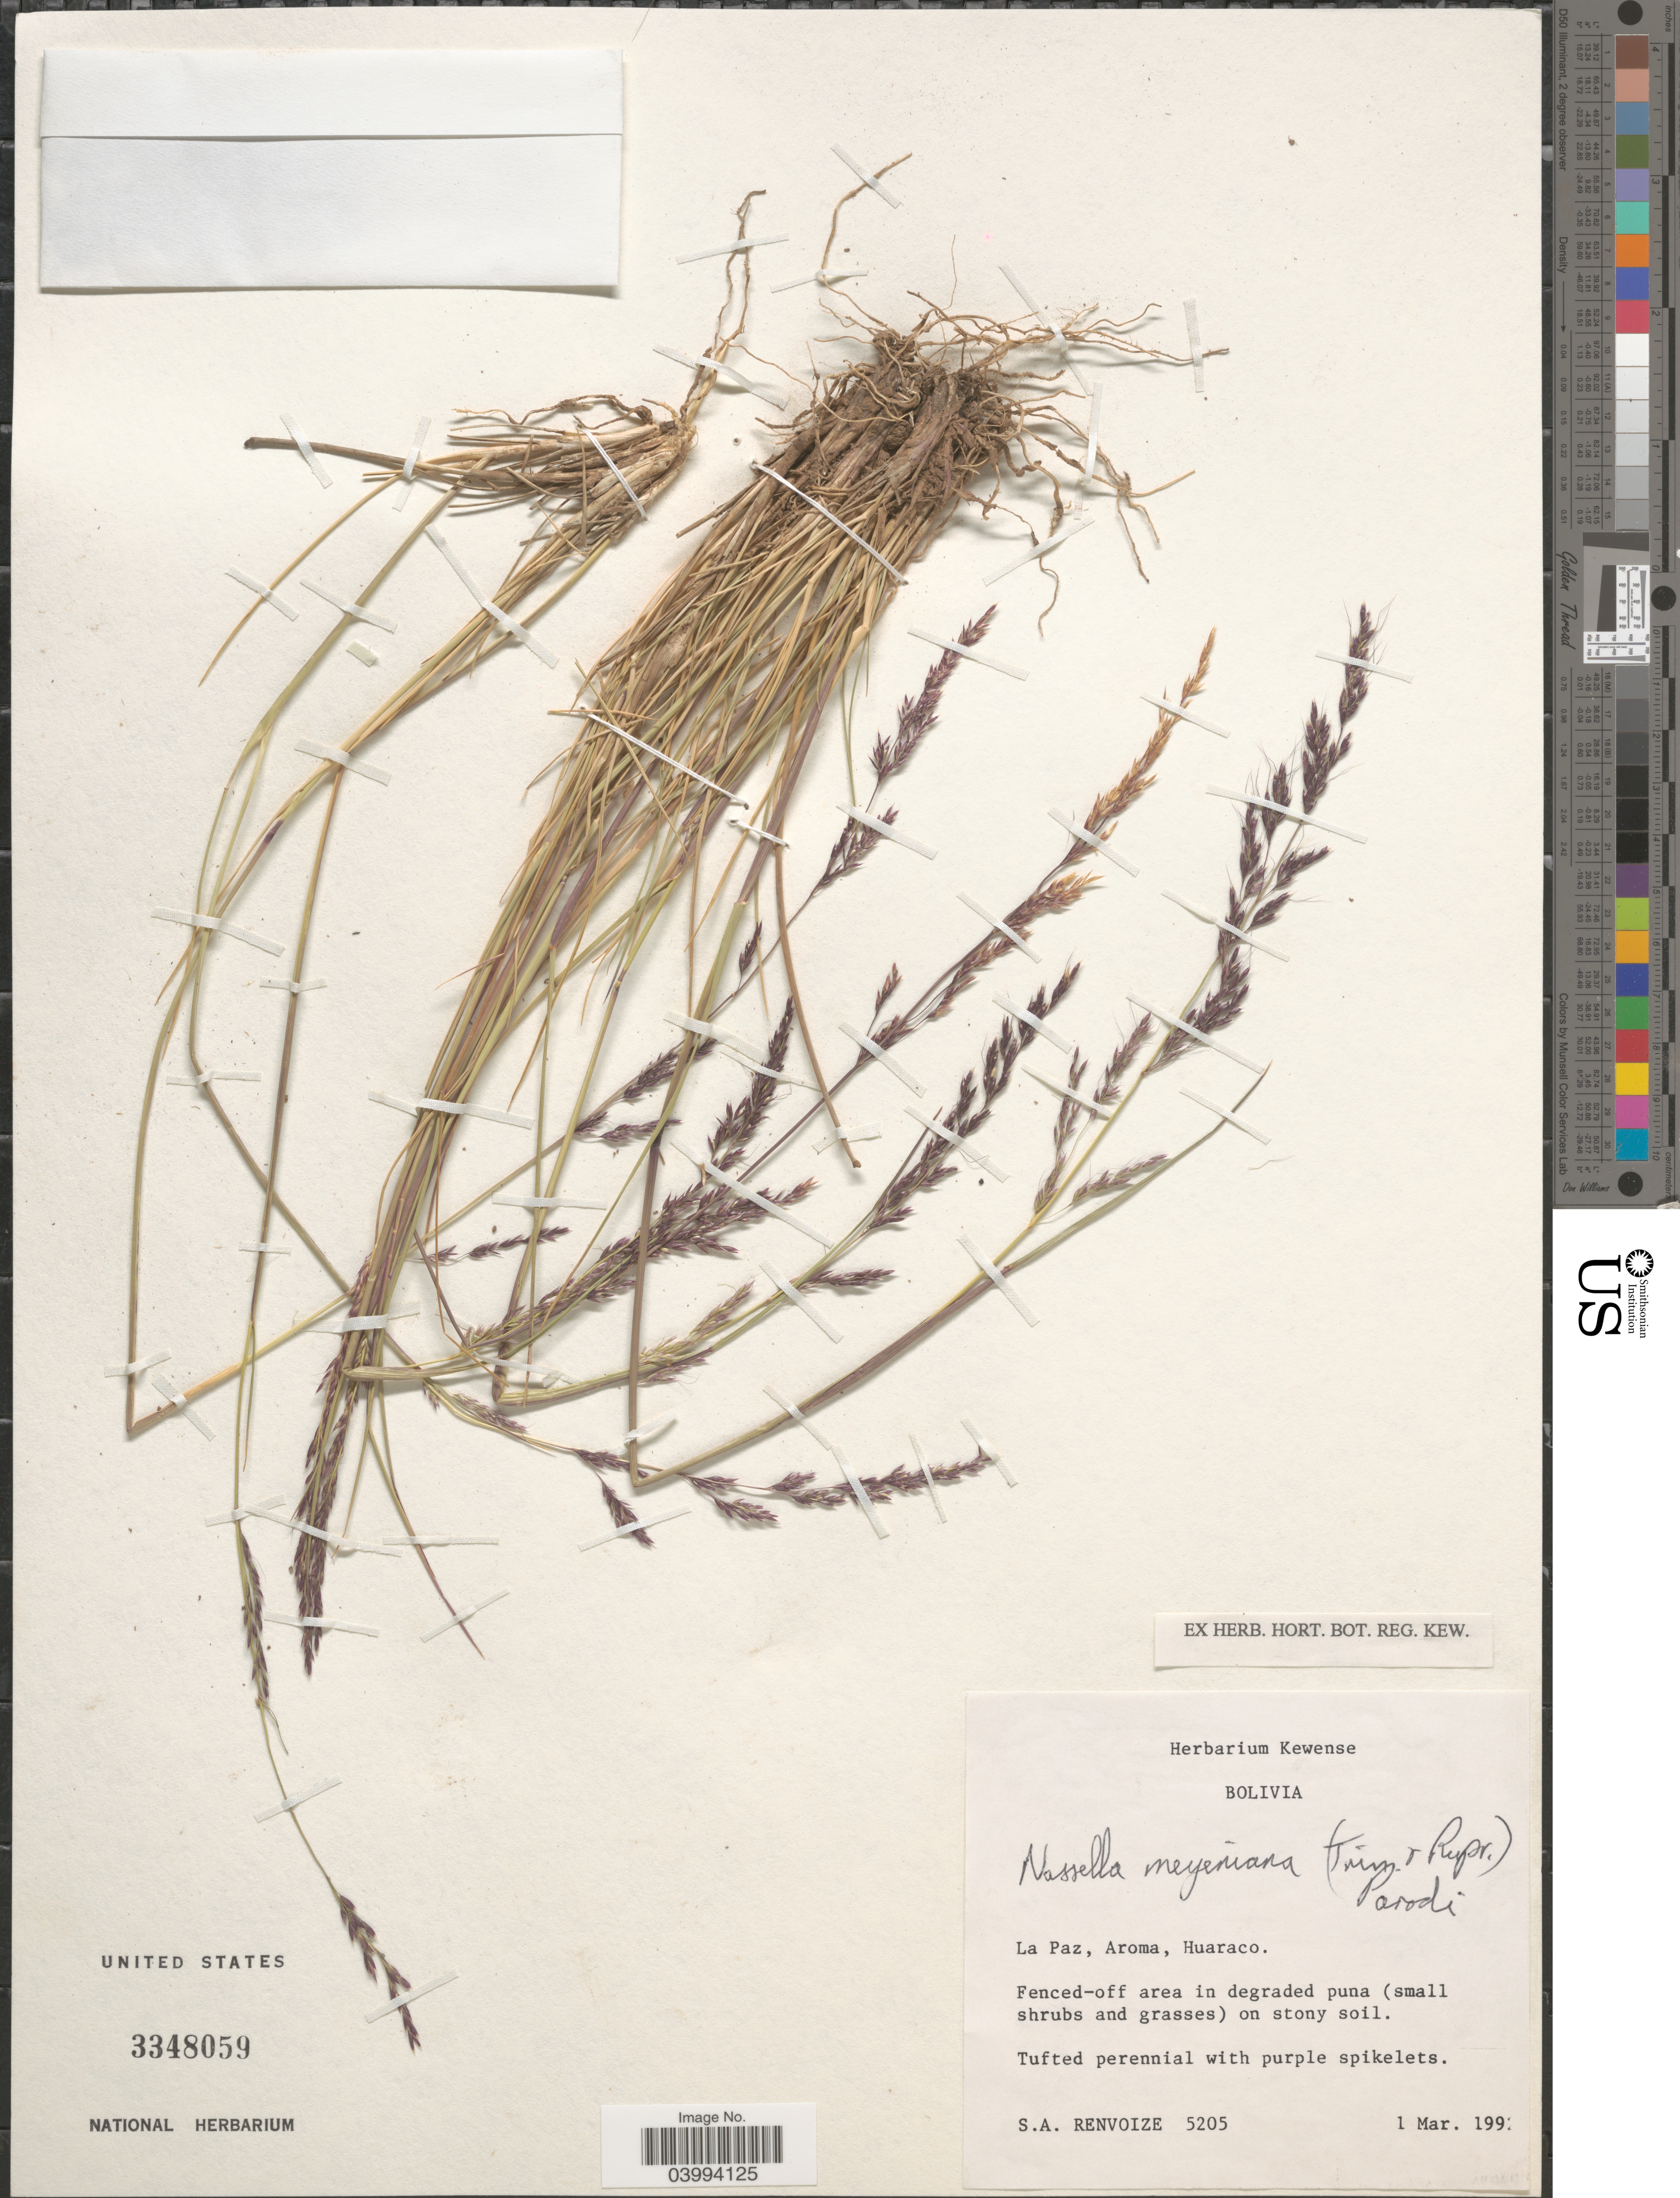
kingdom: Plantae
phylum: Tracheophyta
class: Liliopsida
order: Poales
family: Poaceae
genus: Nassella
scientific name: Nassella meyeniana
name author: (Trin. & Rupr.) Parodi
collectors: S. A. Renvoize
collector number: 5205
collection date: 1992-03-01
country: Bolivia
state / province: La Paz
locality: Aroma, Huaraco.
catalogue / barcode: US 3348059